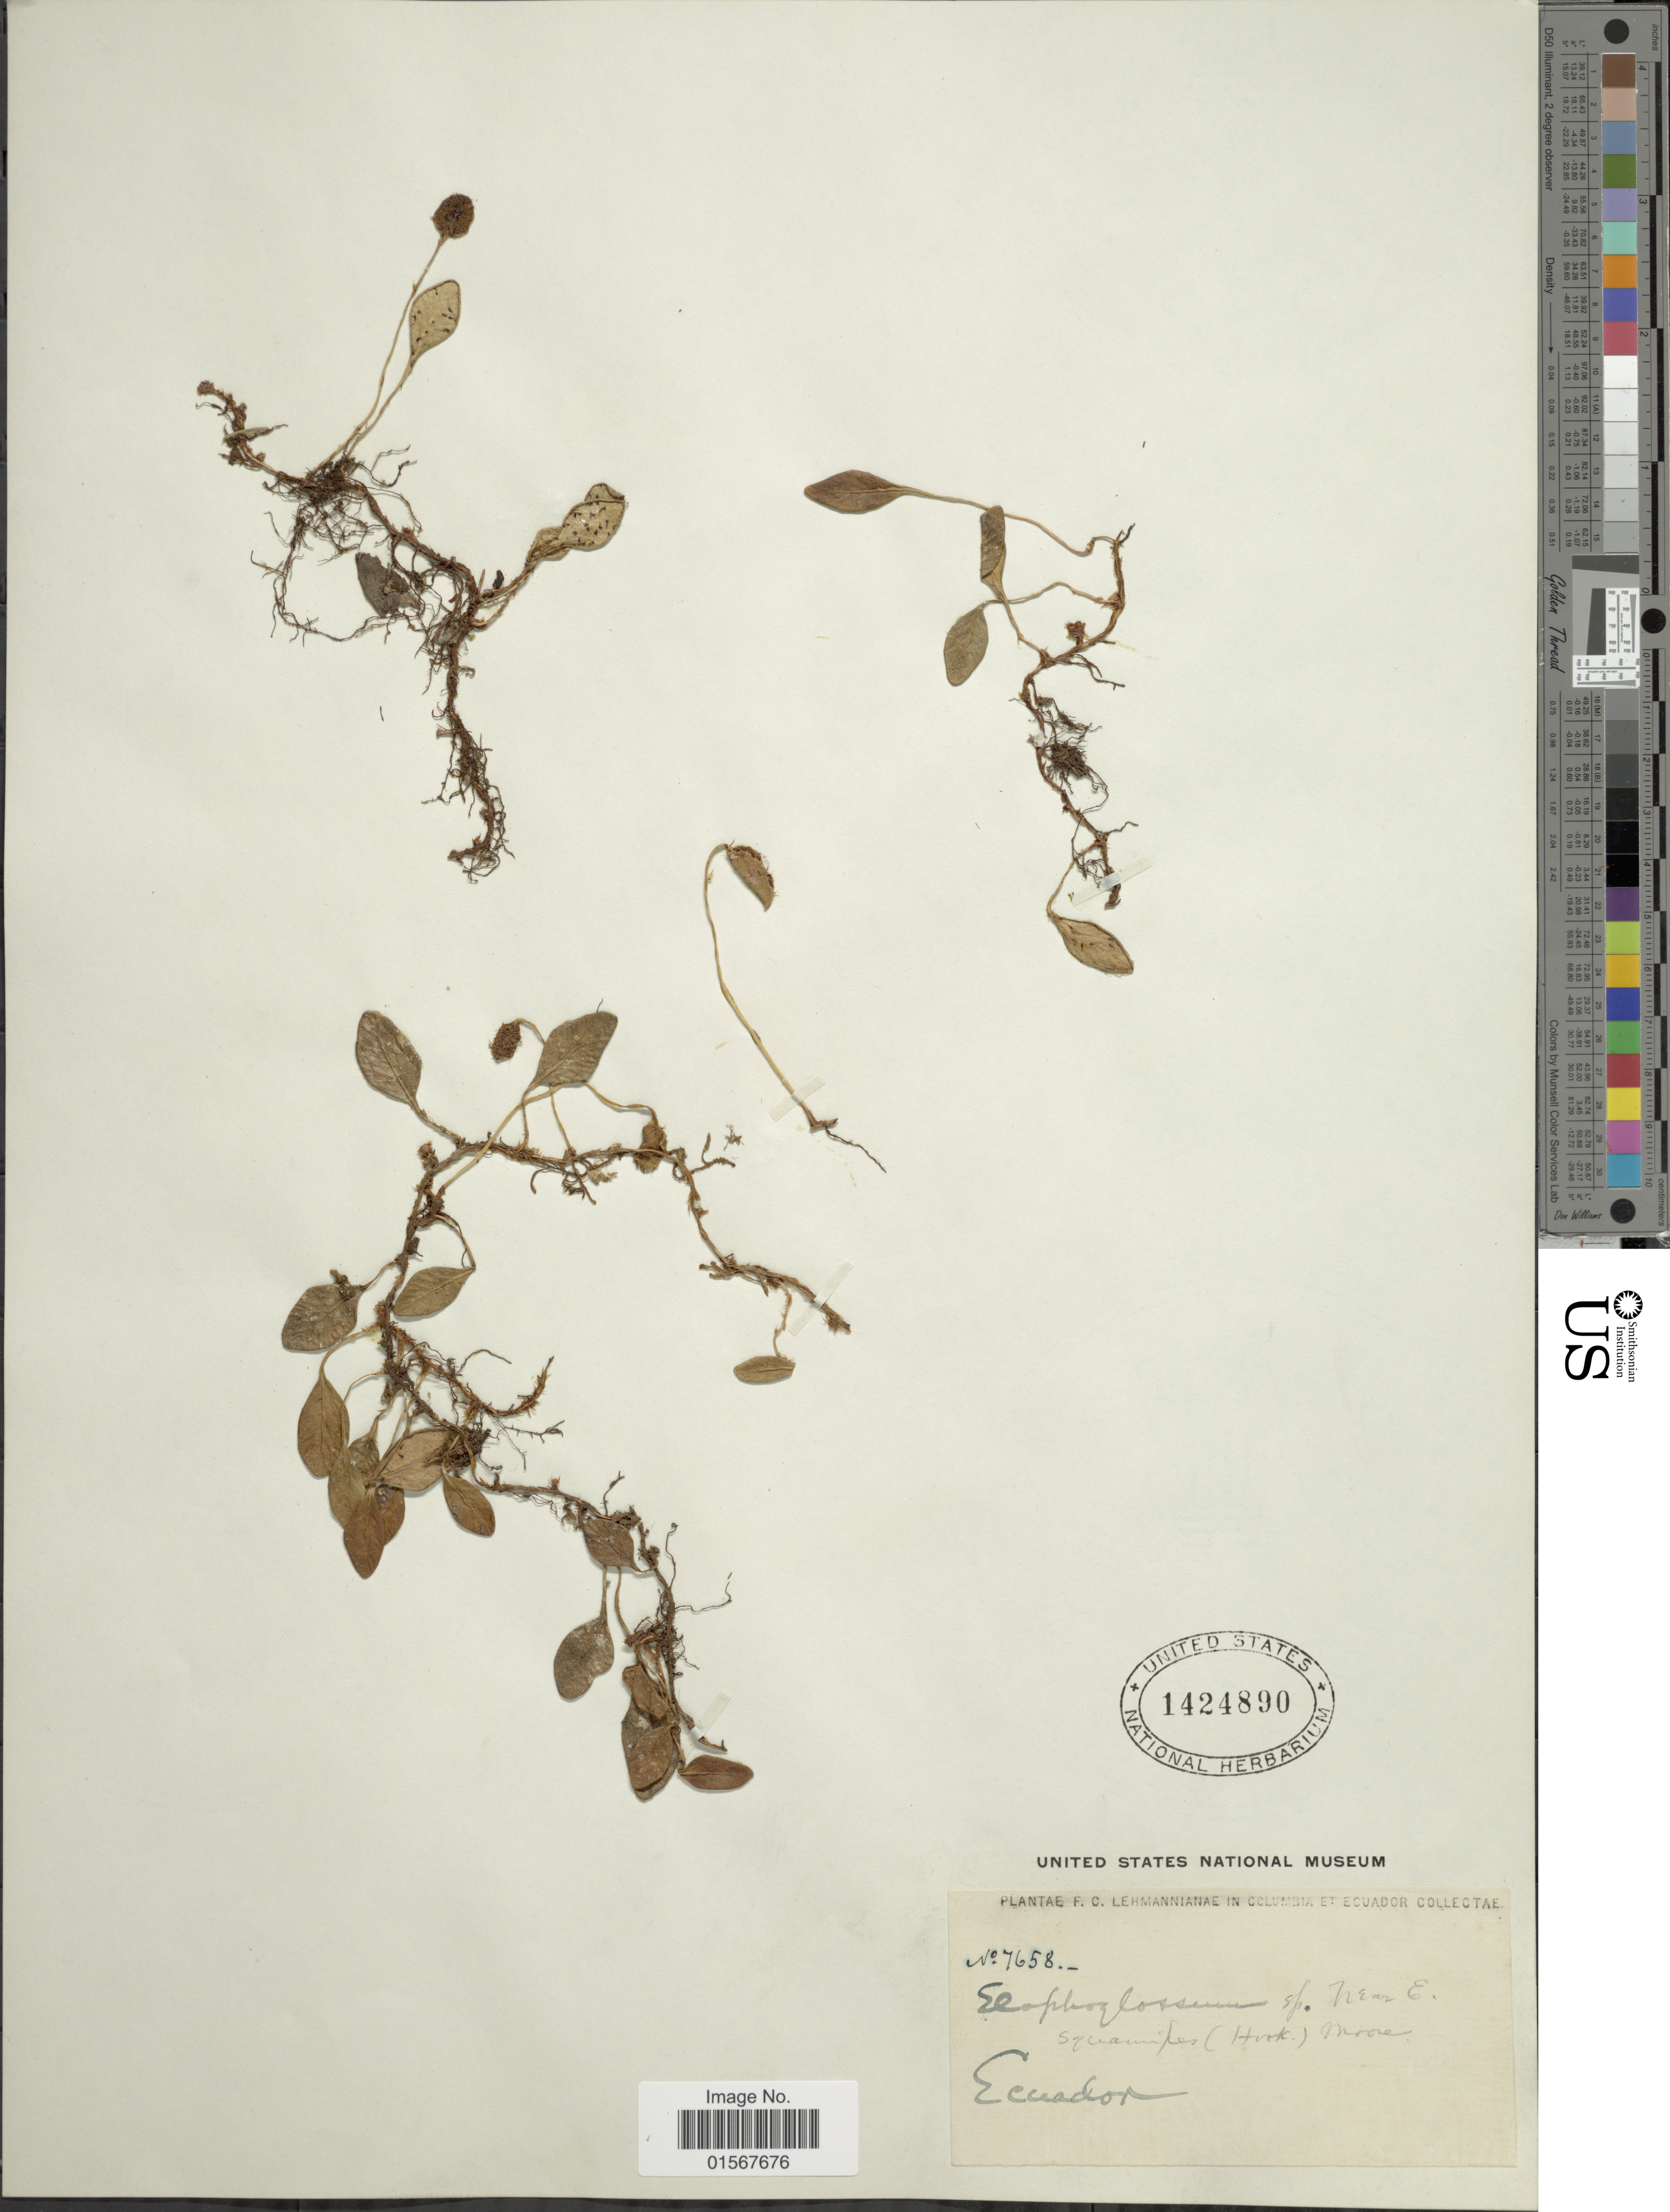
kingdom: Plantae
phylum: Tracheophyta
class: Polypodiopsida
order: Polypodiales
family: Dryopteridaceae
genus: Elaphoglossum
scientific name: Elaphoglossum squamipes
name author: (Hook.) T. Moore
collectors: F. C. Lehmann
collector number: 7658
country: Ecuador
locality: Ecuador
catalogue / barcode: US 1424890